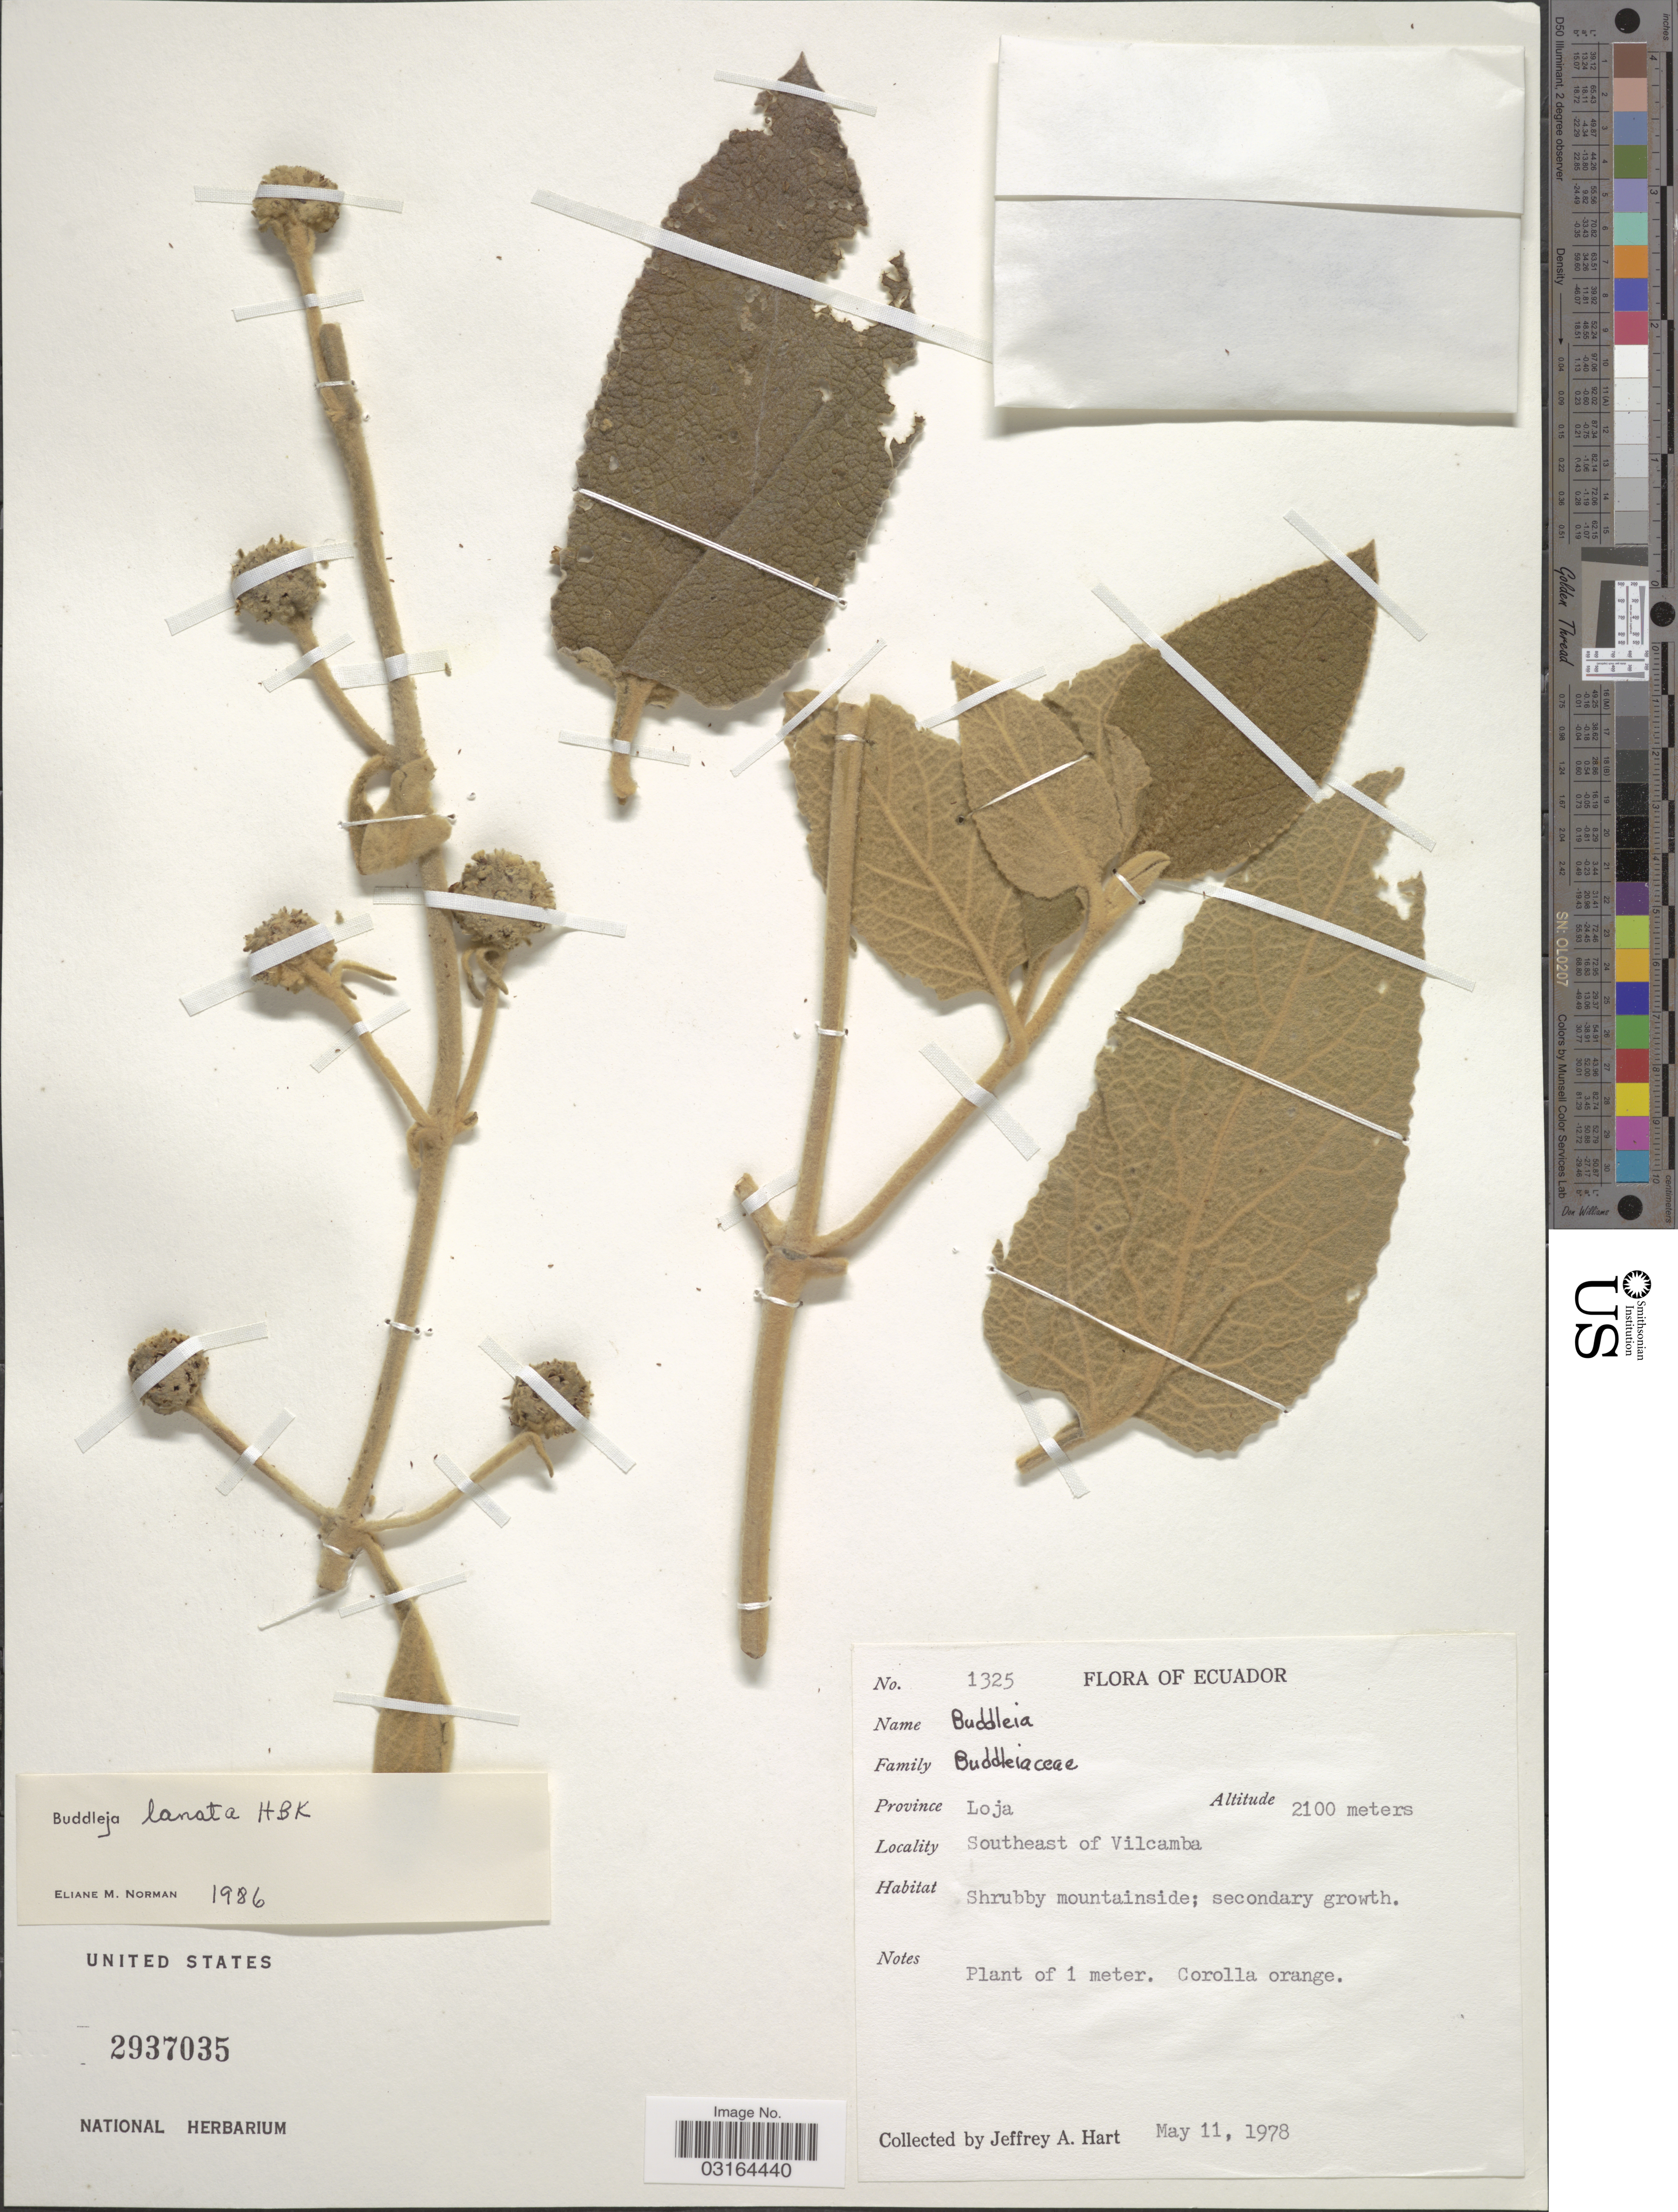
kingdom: Plantae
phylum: Tracheophyta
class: Magnoliopsida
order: Lamiales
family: Scrophulariaceae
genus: Buddleja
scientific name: Buddleja lanata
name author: Benth.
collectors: J. A. Hart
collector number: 1325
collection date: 1978-05-11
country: Ecuador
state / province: Loja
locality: Province Loja. Southeast of Vilcamba.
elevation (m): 2100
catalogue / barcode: US 2937035